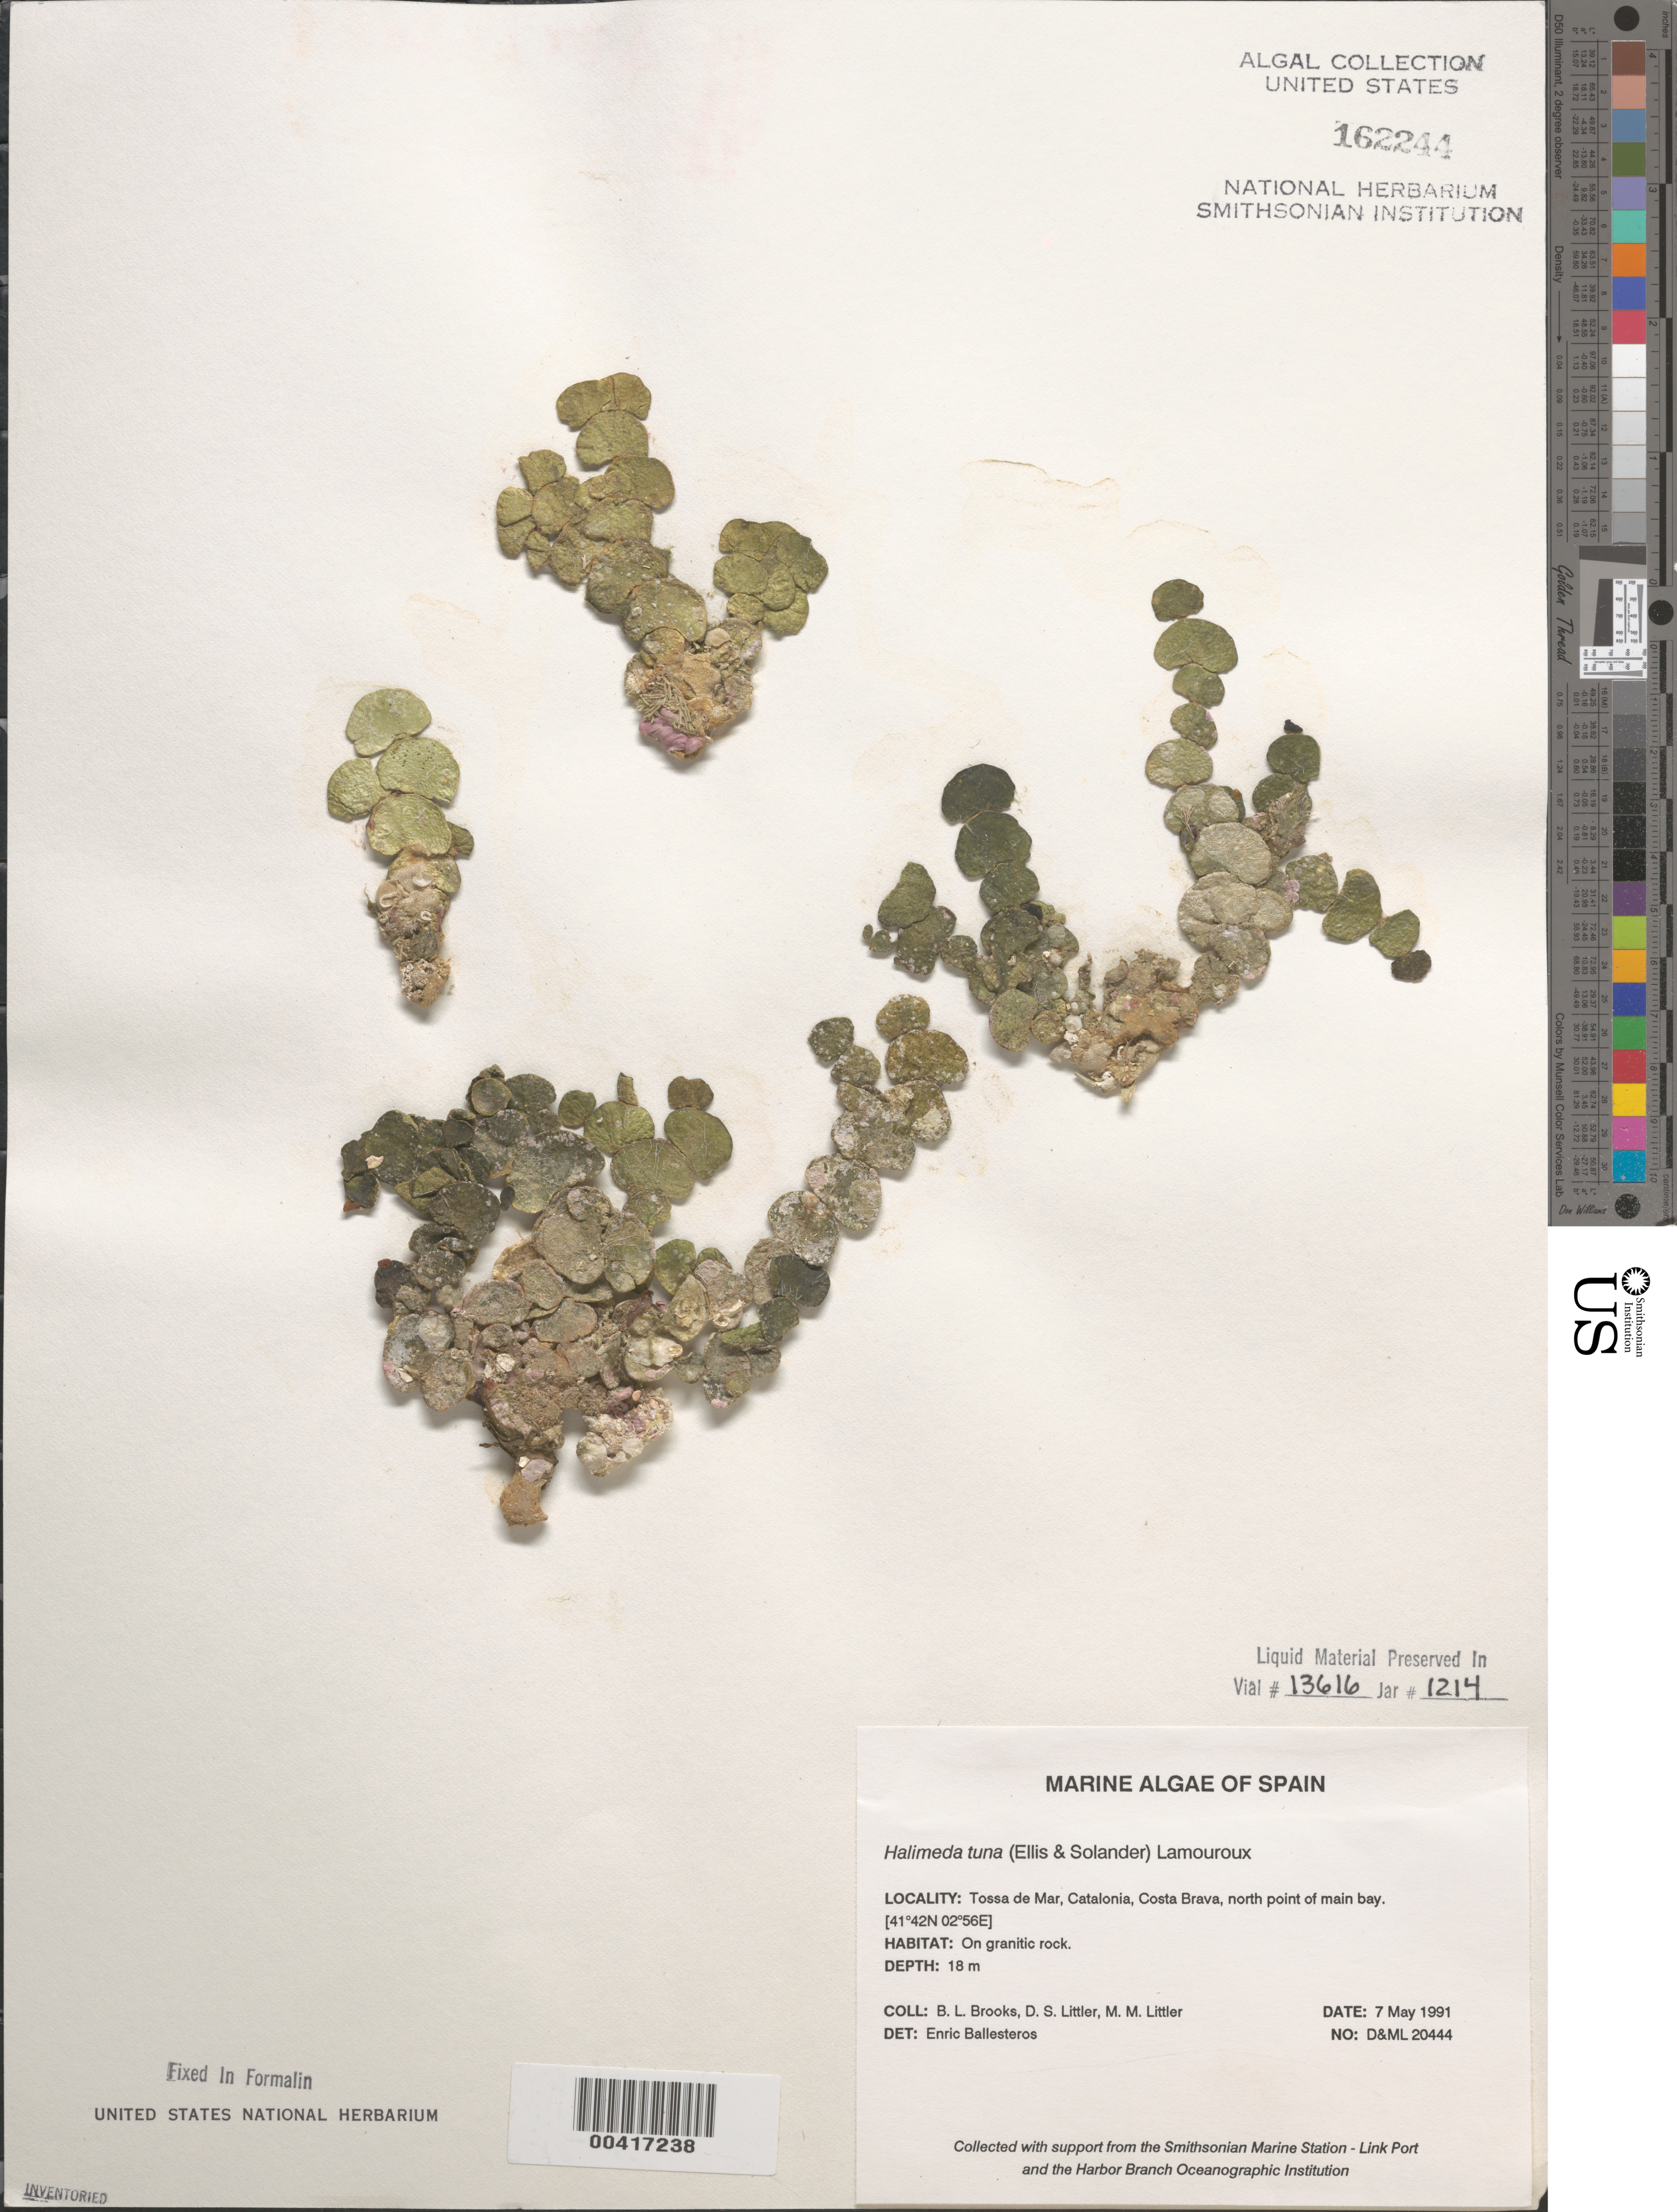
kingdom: Plantae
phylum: Chlorophyta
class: Ulvophyceae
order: Bryopsidales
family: Halimedaceae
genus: Halimeda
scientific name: Halimeda tuna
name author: (J. Ellis & Sol.) J.V.Lamouroux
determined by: Ballesteros, E.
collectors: B. Brooks, D. S. Littler & M. M. Littler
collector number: D&ML 20444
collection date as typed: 07 May 1991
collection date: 1991-05-07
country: Spain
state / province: Catalunya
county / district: Girona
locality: Tossa de Mar, Costa Brava, Catalonia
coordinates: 41 42N, 02 56E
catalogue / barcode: US 162244